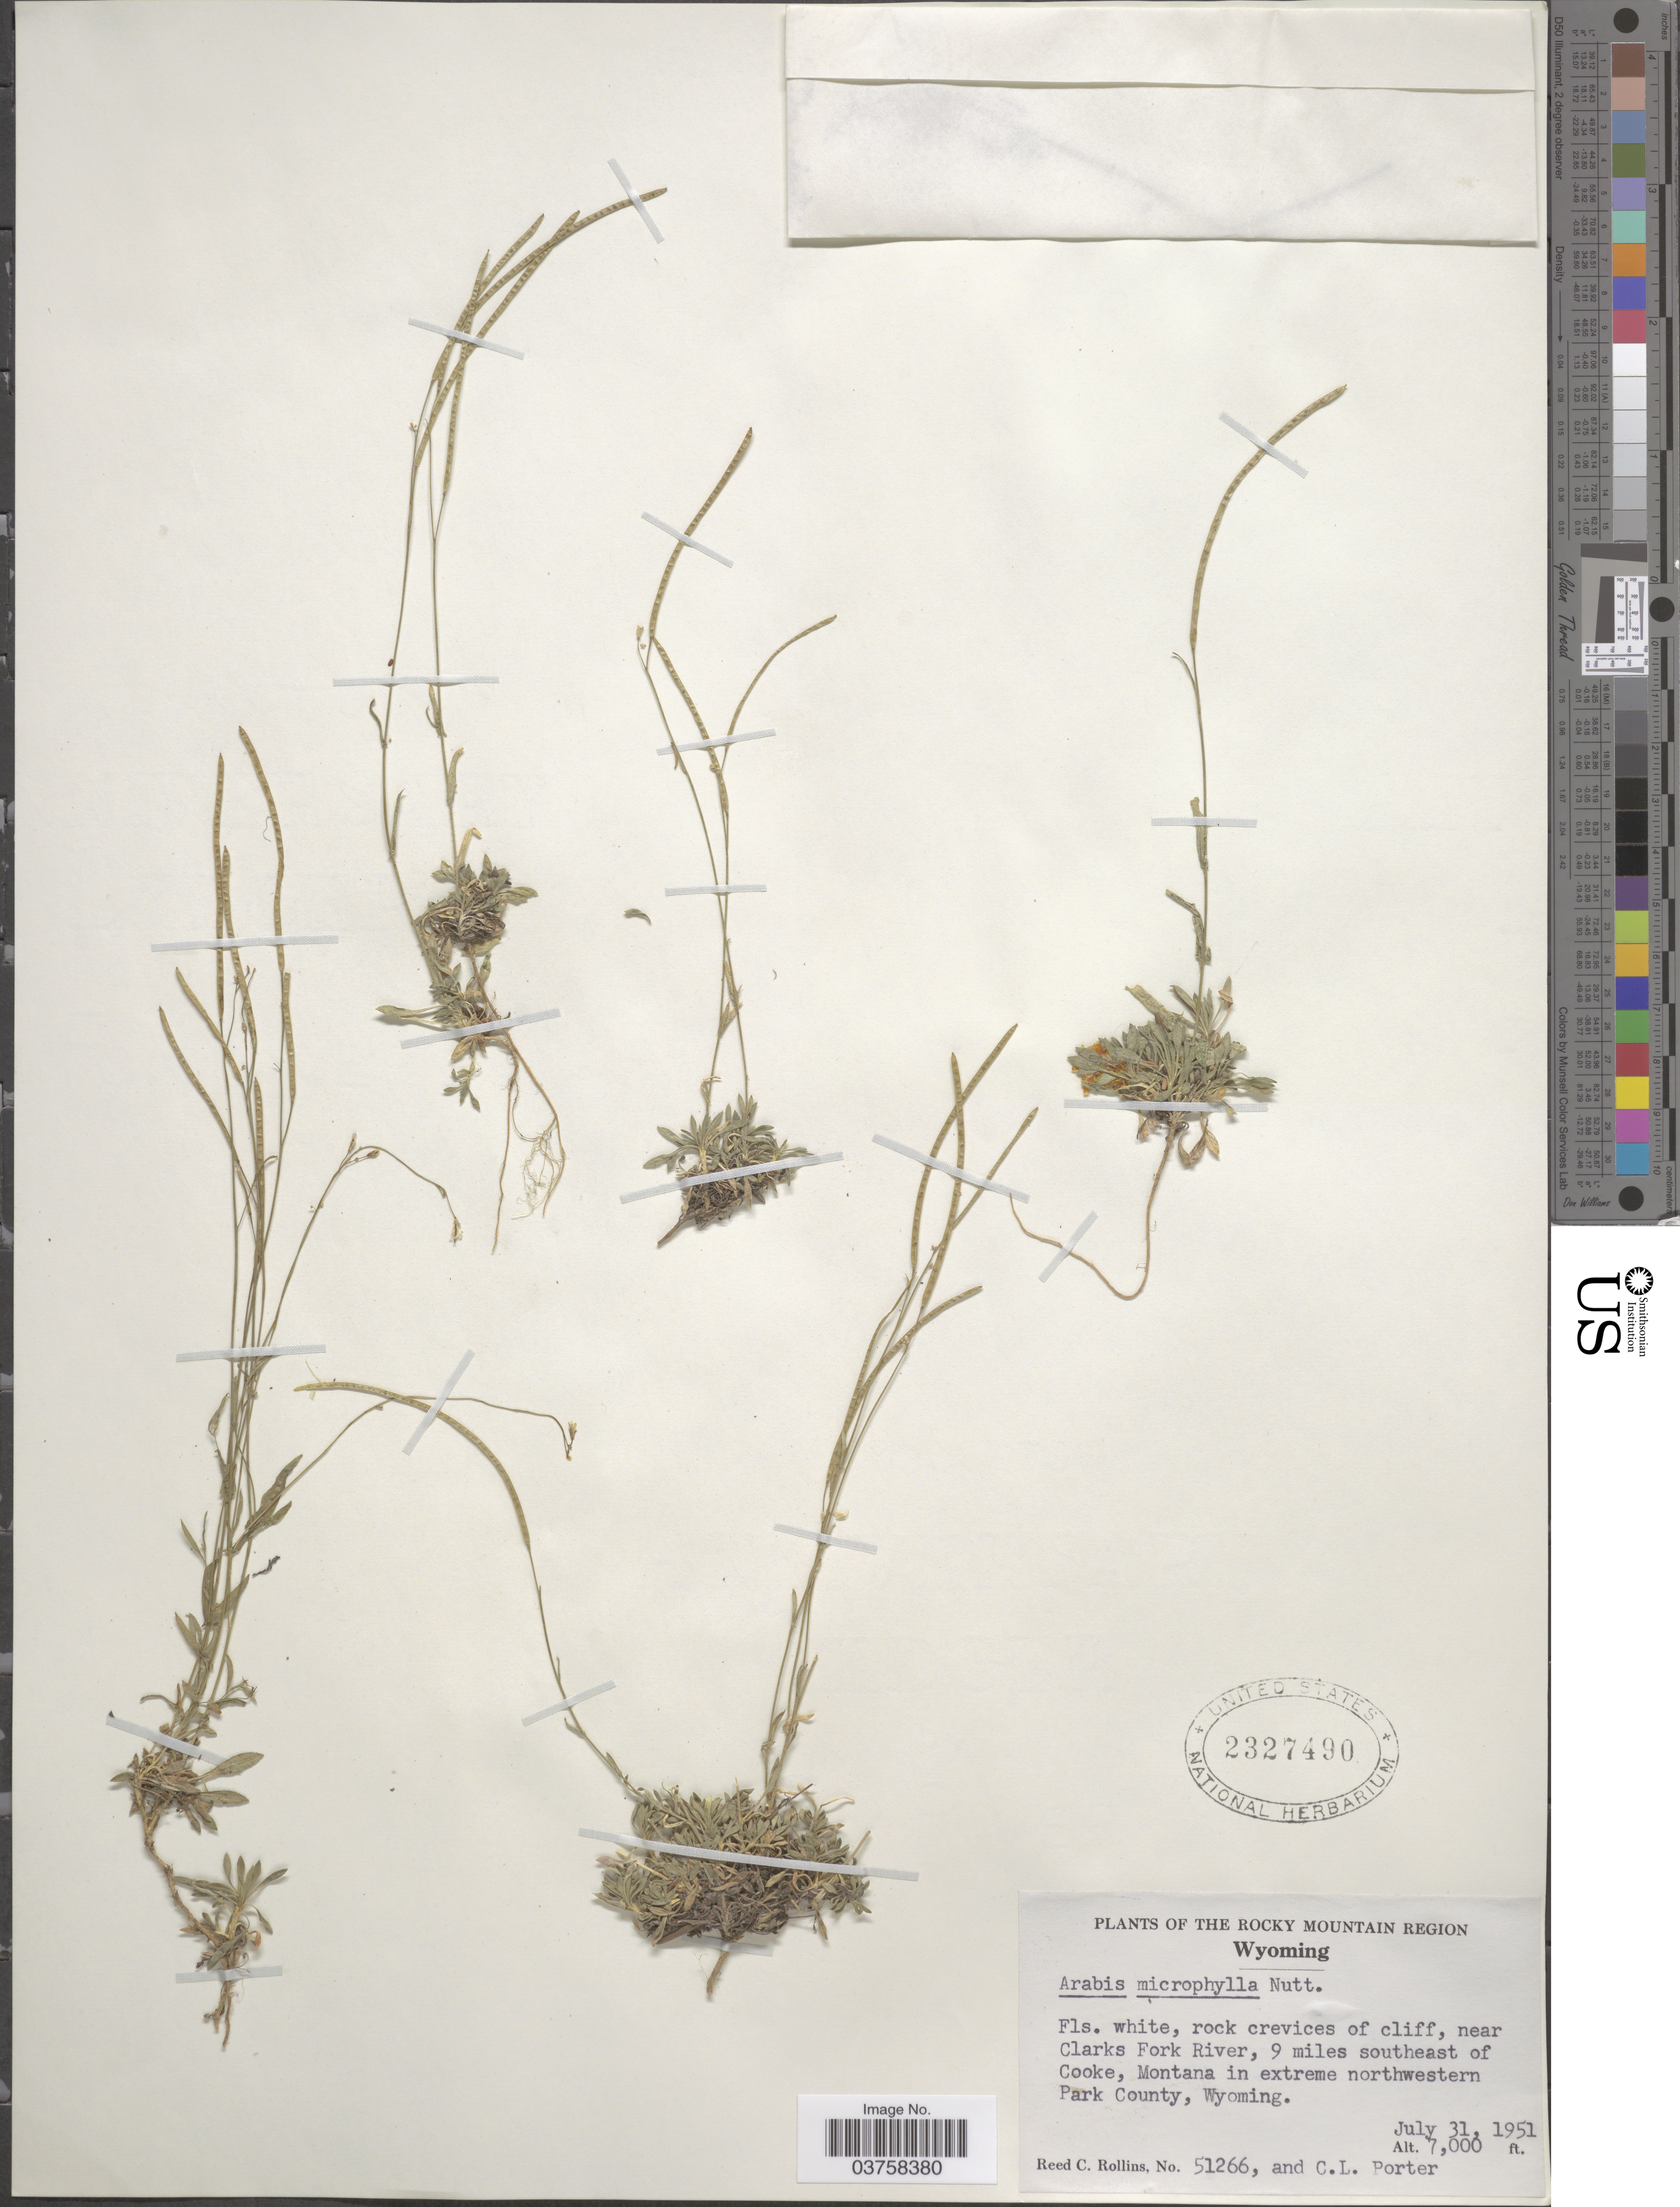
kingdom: Plantae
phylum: Tracheophyta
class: Magnoliopsida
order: Brassicales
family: Brassicaceae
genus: Arabis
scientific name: Arabis microphylla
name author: Nutt.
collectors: R. C. Rollins & C. L. Porter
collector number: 51266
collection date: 1951-07-31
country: United States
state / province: Wyoming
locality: The Rocky Mountain Region. Near Clarks Fork River, 9 miles southeast of Cooke, Montana in extreme northwestern Park County.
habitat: rock crevices of cliff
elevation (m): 2134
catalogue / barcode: US 2327490